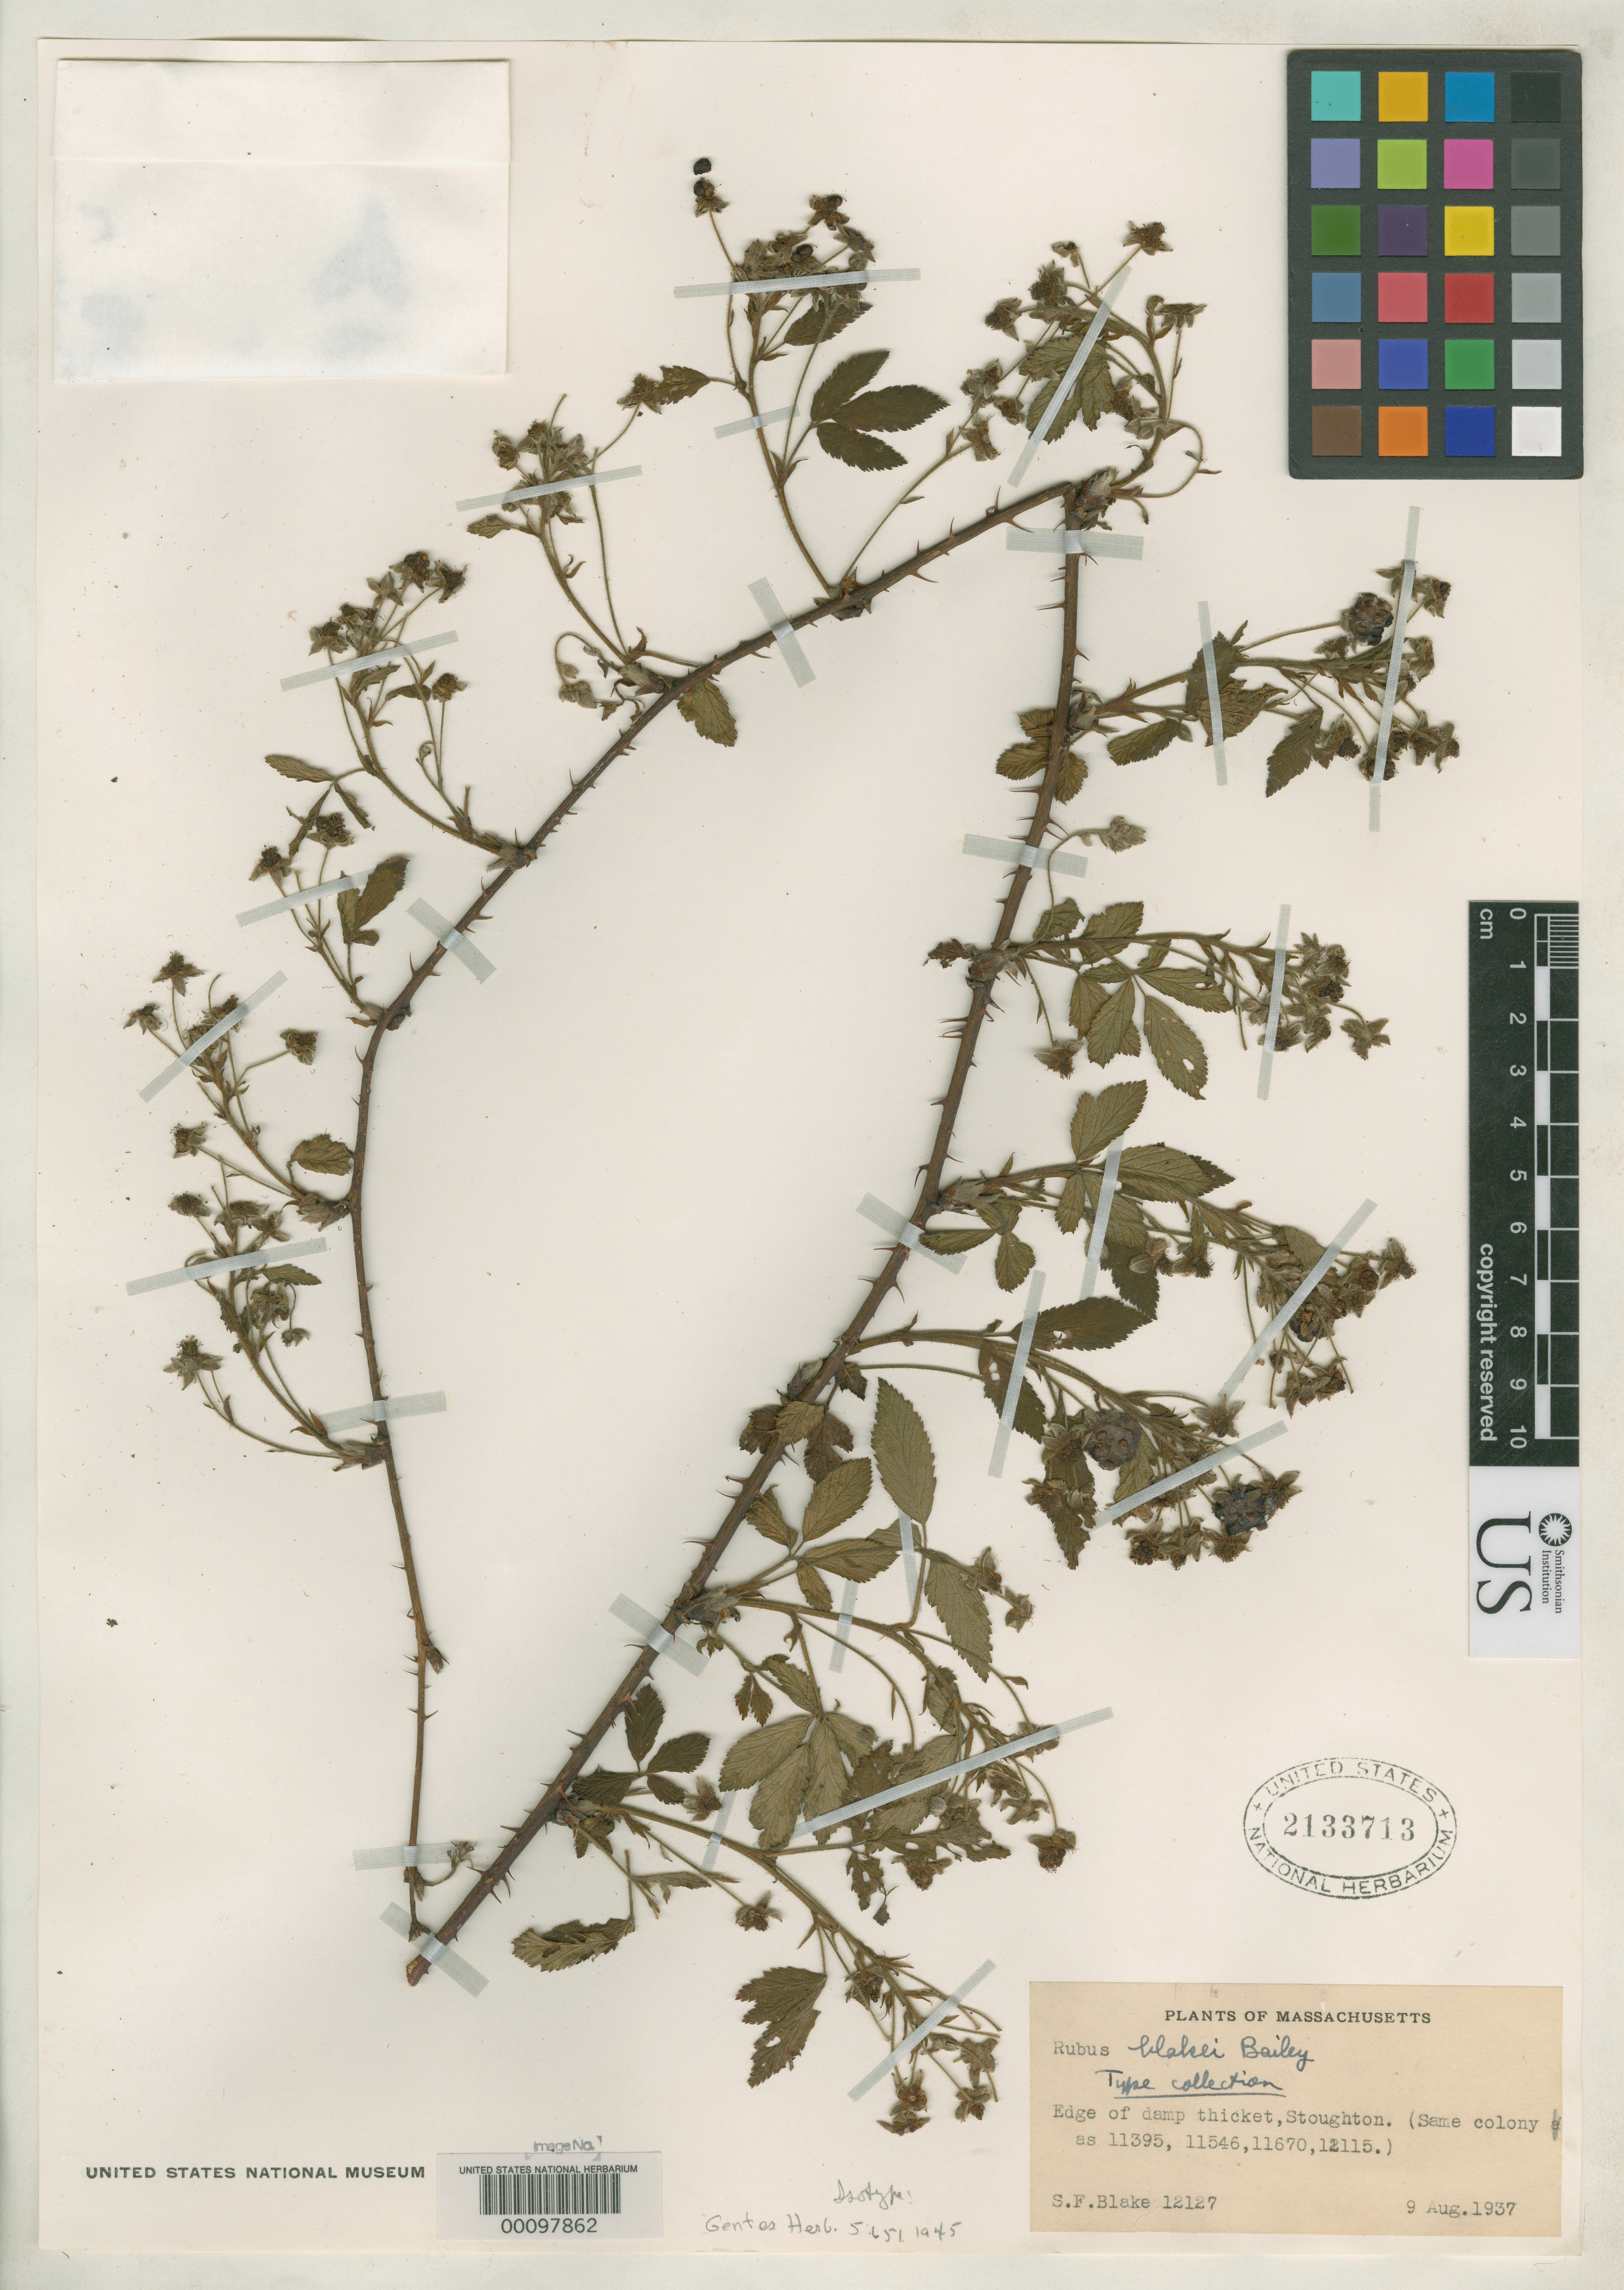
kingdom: Plantae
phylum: Tracheophyta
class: Magnoliopsida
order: Rosales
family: Rosaceae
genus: Rubus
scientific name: Rubus blakei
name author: L.H. Bailey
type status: Isotype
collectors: S. Blake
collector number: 12127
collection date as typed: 09 Aug 1937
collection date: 1937-08-09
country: United States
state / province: Massachusetts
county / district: Norfolk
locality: Stoughton.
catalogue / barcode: US 2133713